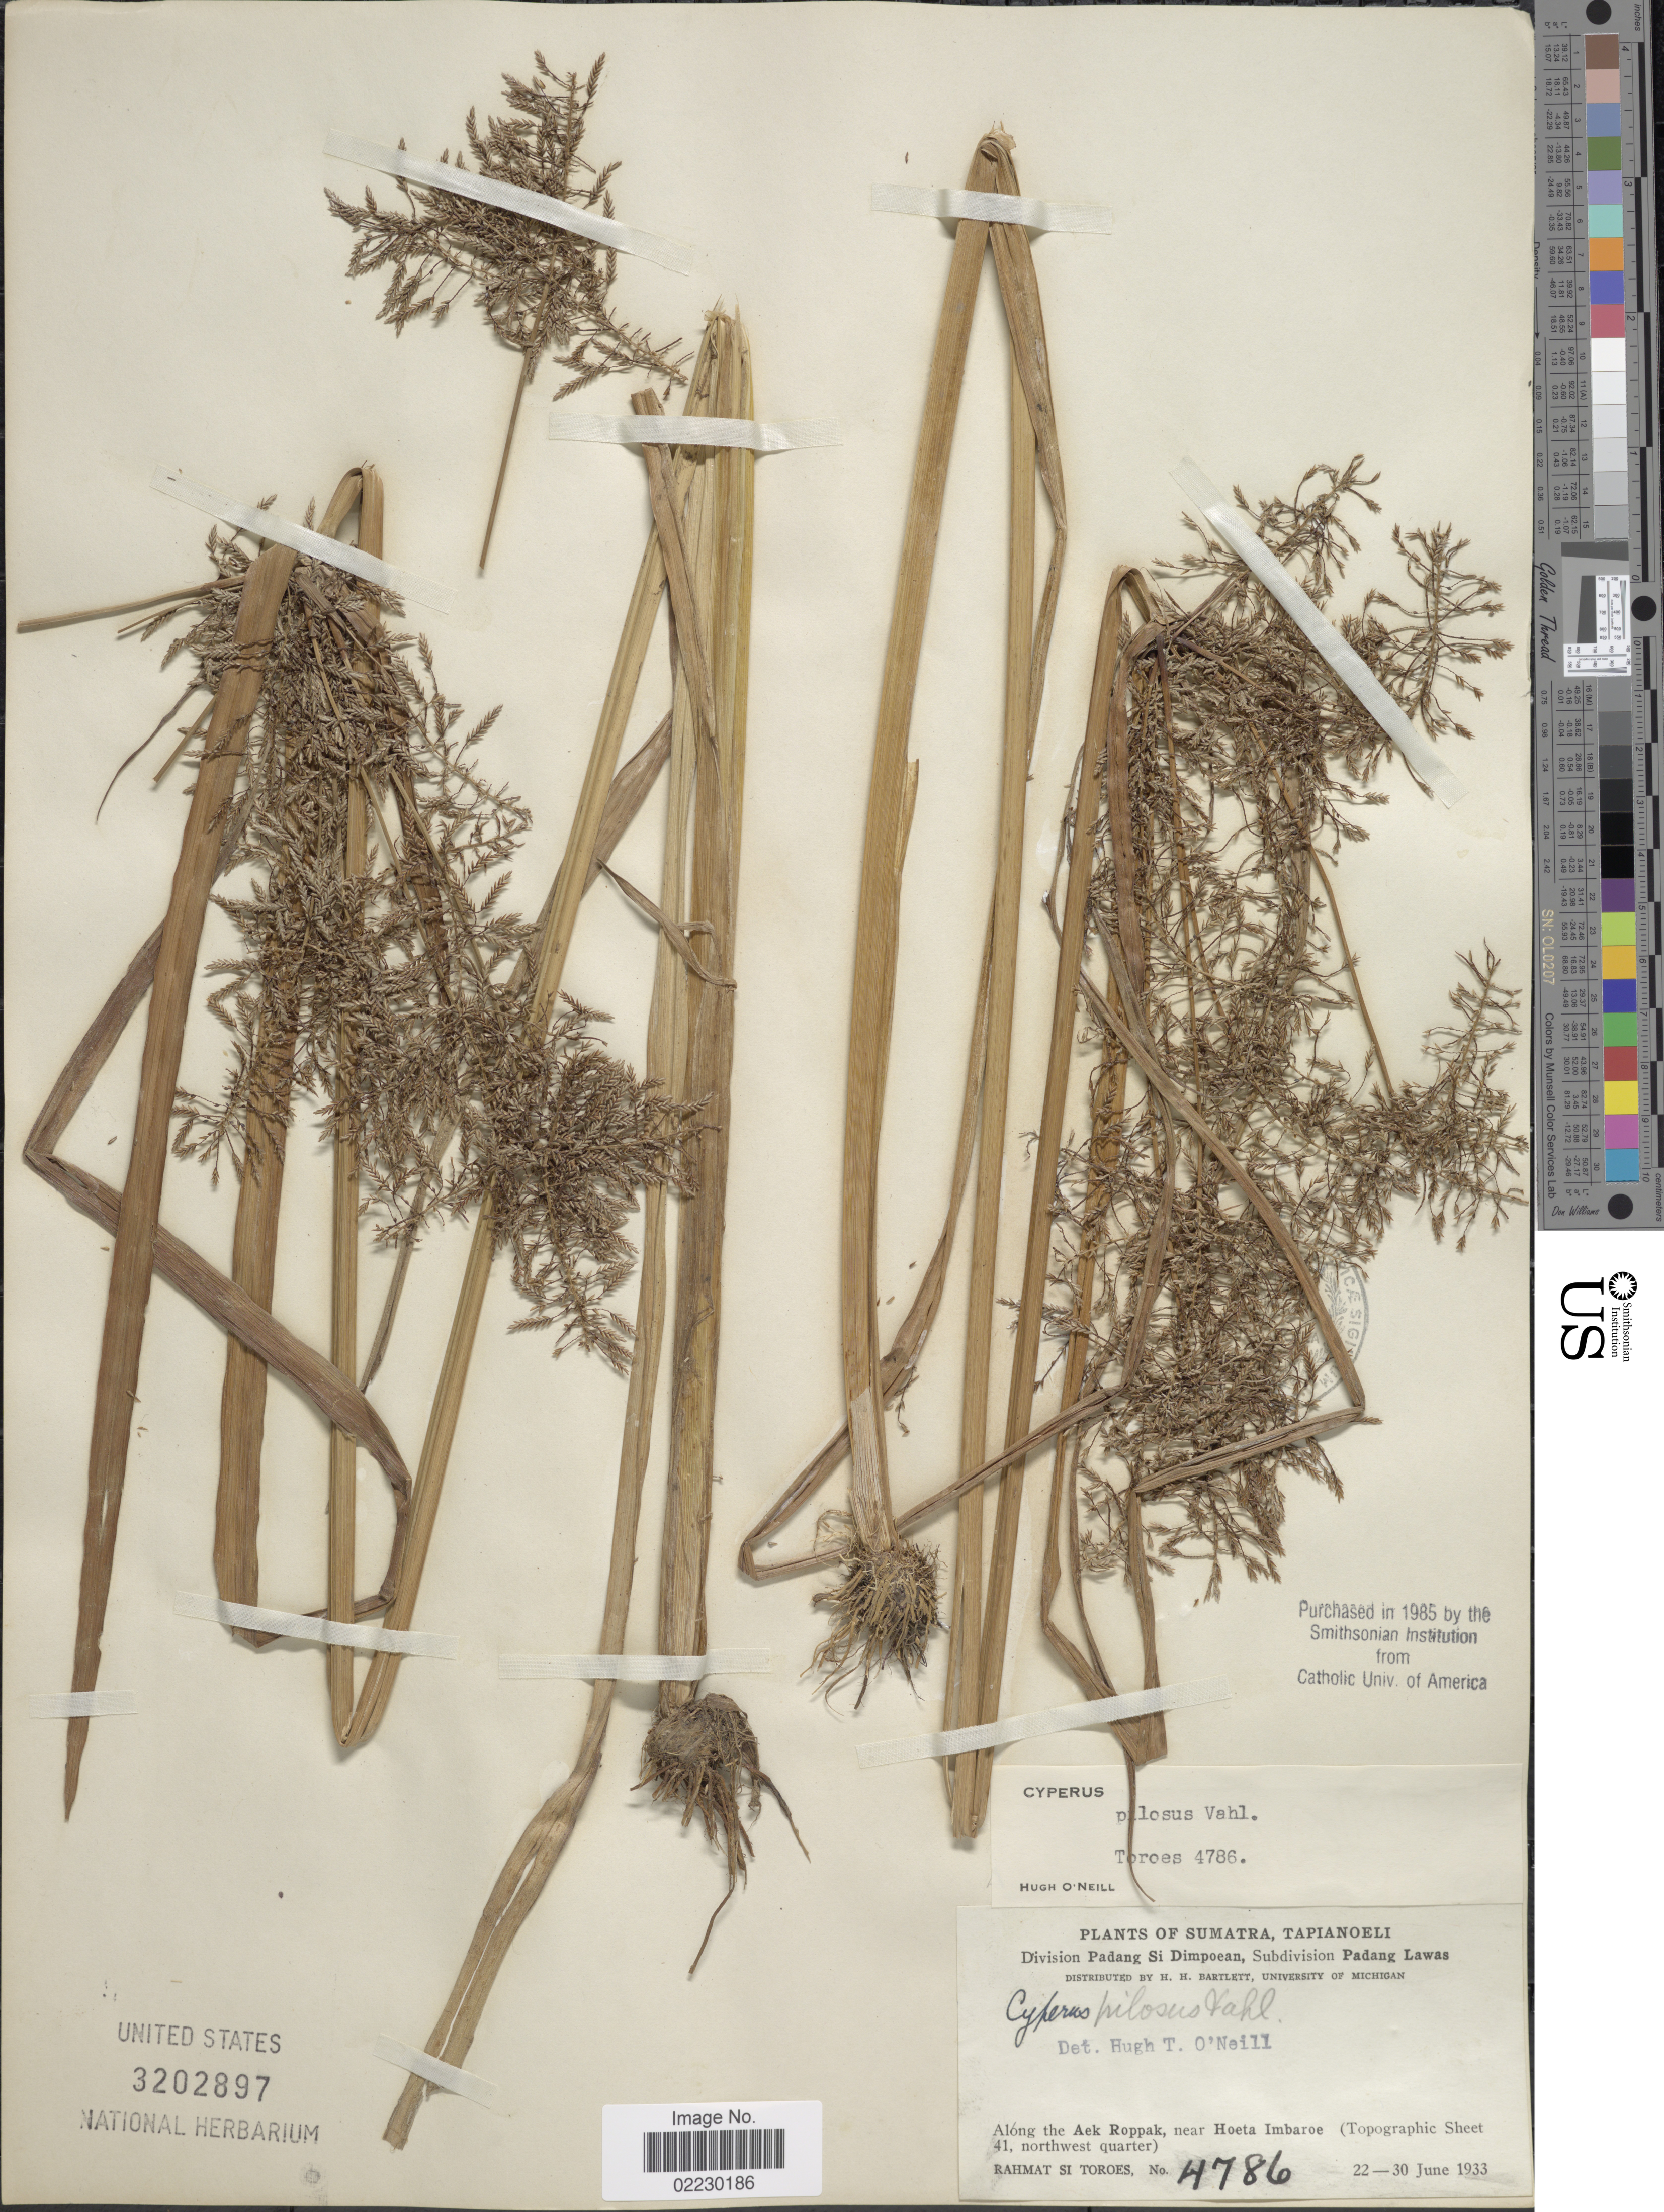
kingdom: Plantae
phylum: Tracheophyta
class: Liliopsida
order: Poales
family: Cyperaceae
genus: Cyperus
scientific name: Cyperus pilosus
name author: Vahl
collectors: Rahmat Si Boeea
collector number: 4786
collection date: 1933-06-22/1933-06-30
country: Indonesia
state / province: Sumatra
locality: Tapianoeli, along the Aek Roppak, near Hoeta Imbaroe (Topographic Sheet 41, northwest quarter)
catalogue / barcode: US 3202897